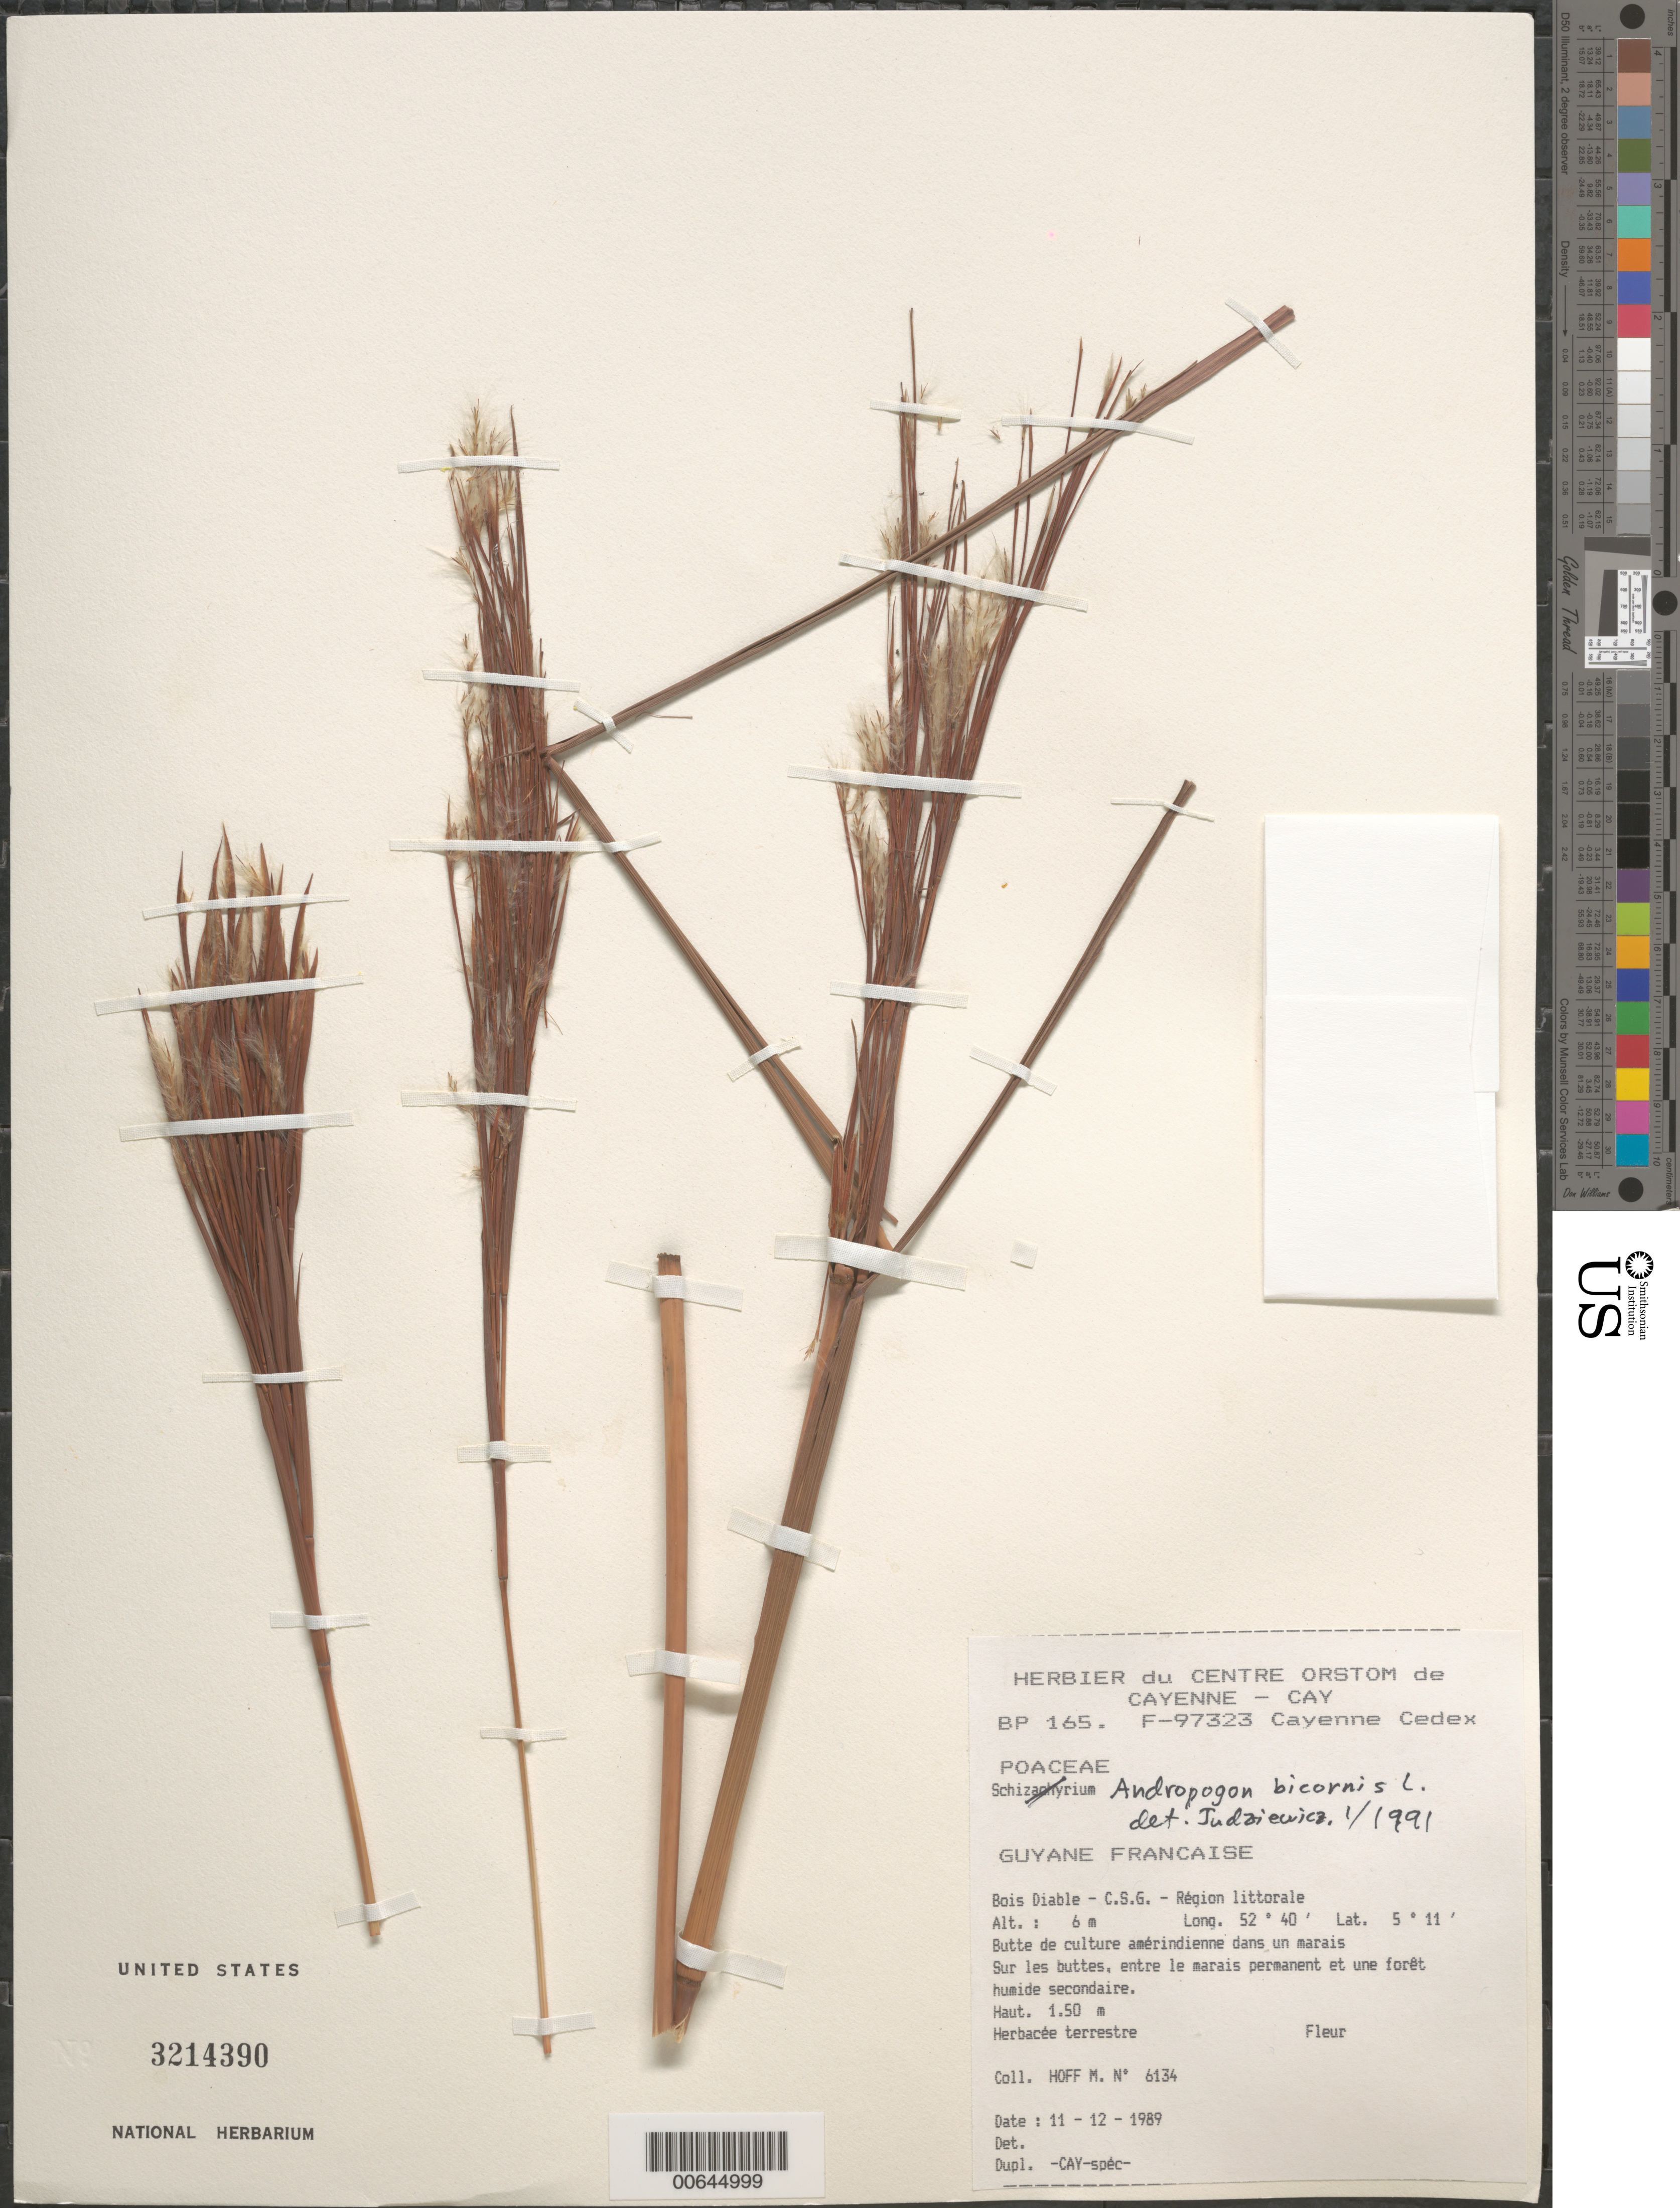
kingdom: Plantae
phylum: Tracheophyta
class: Liliopsida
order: Poales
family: Poaceae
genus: Andropogon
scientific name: Andropogon bicornis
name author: L.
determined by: Judziewicz, E. J.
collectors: M. Hoff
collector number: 6134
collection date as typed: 11-Dec-89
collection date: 1989-12-11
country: French Guiana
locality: Bois Diable, C.S.G.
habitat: Regione littorale. Butte de culture amérindienne dans un marais. Sur les buttes, entre le marais permanent et une forêt humide secondaire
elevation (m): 6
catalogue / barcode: US 3214390